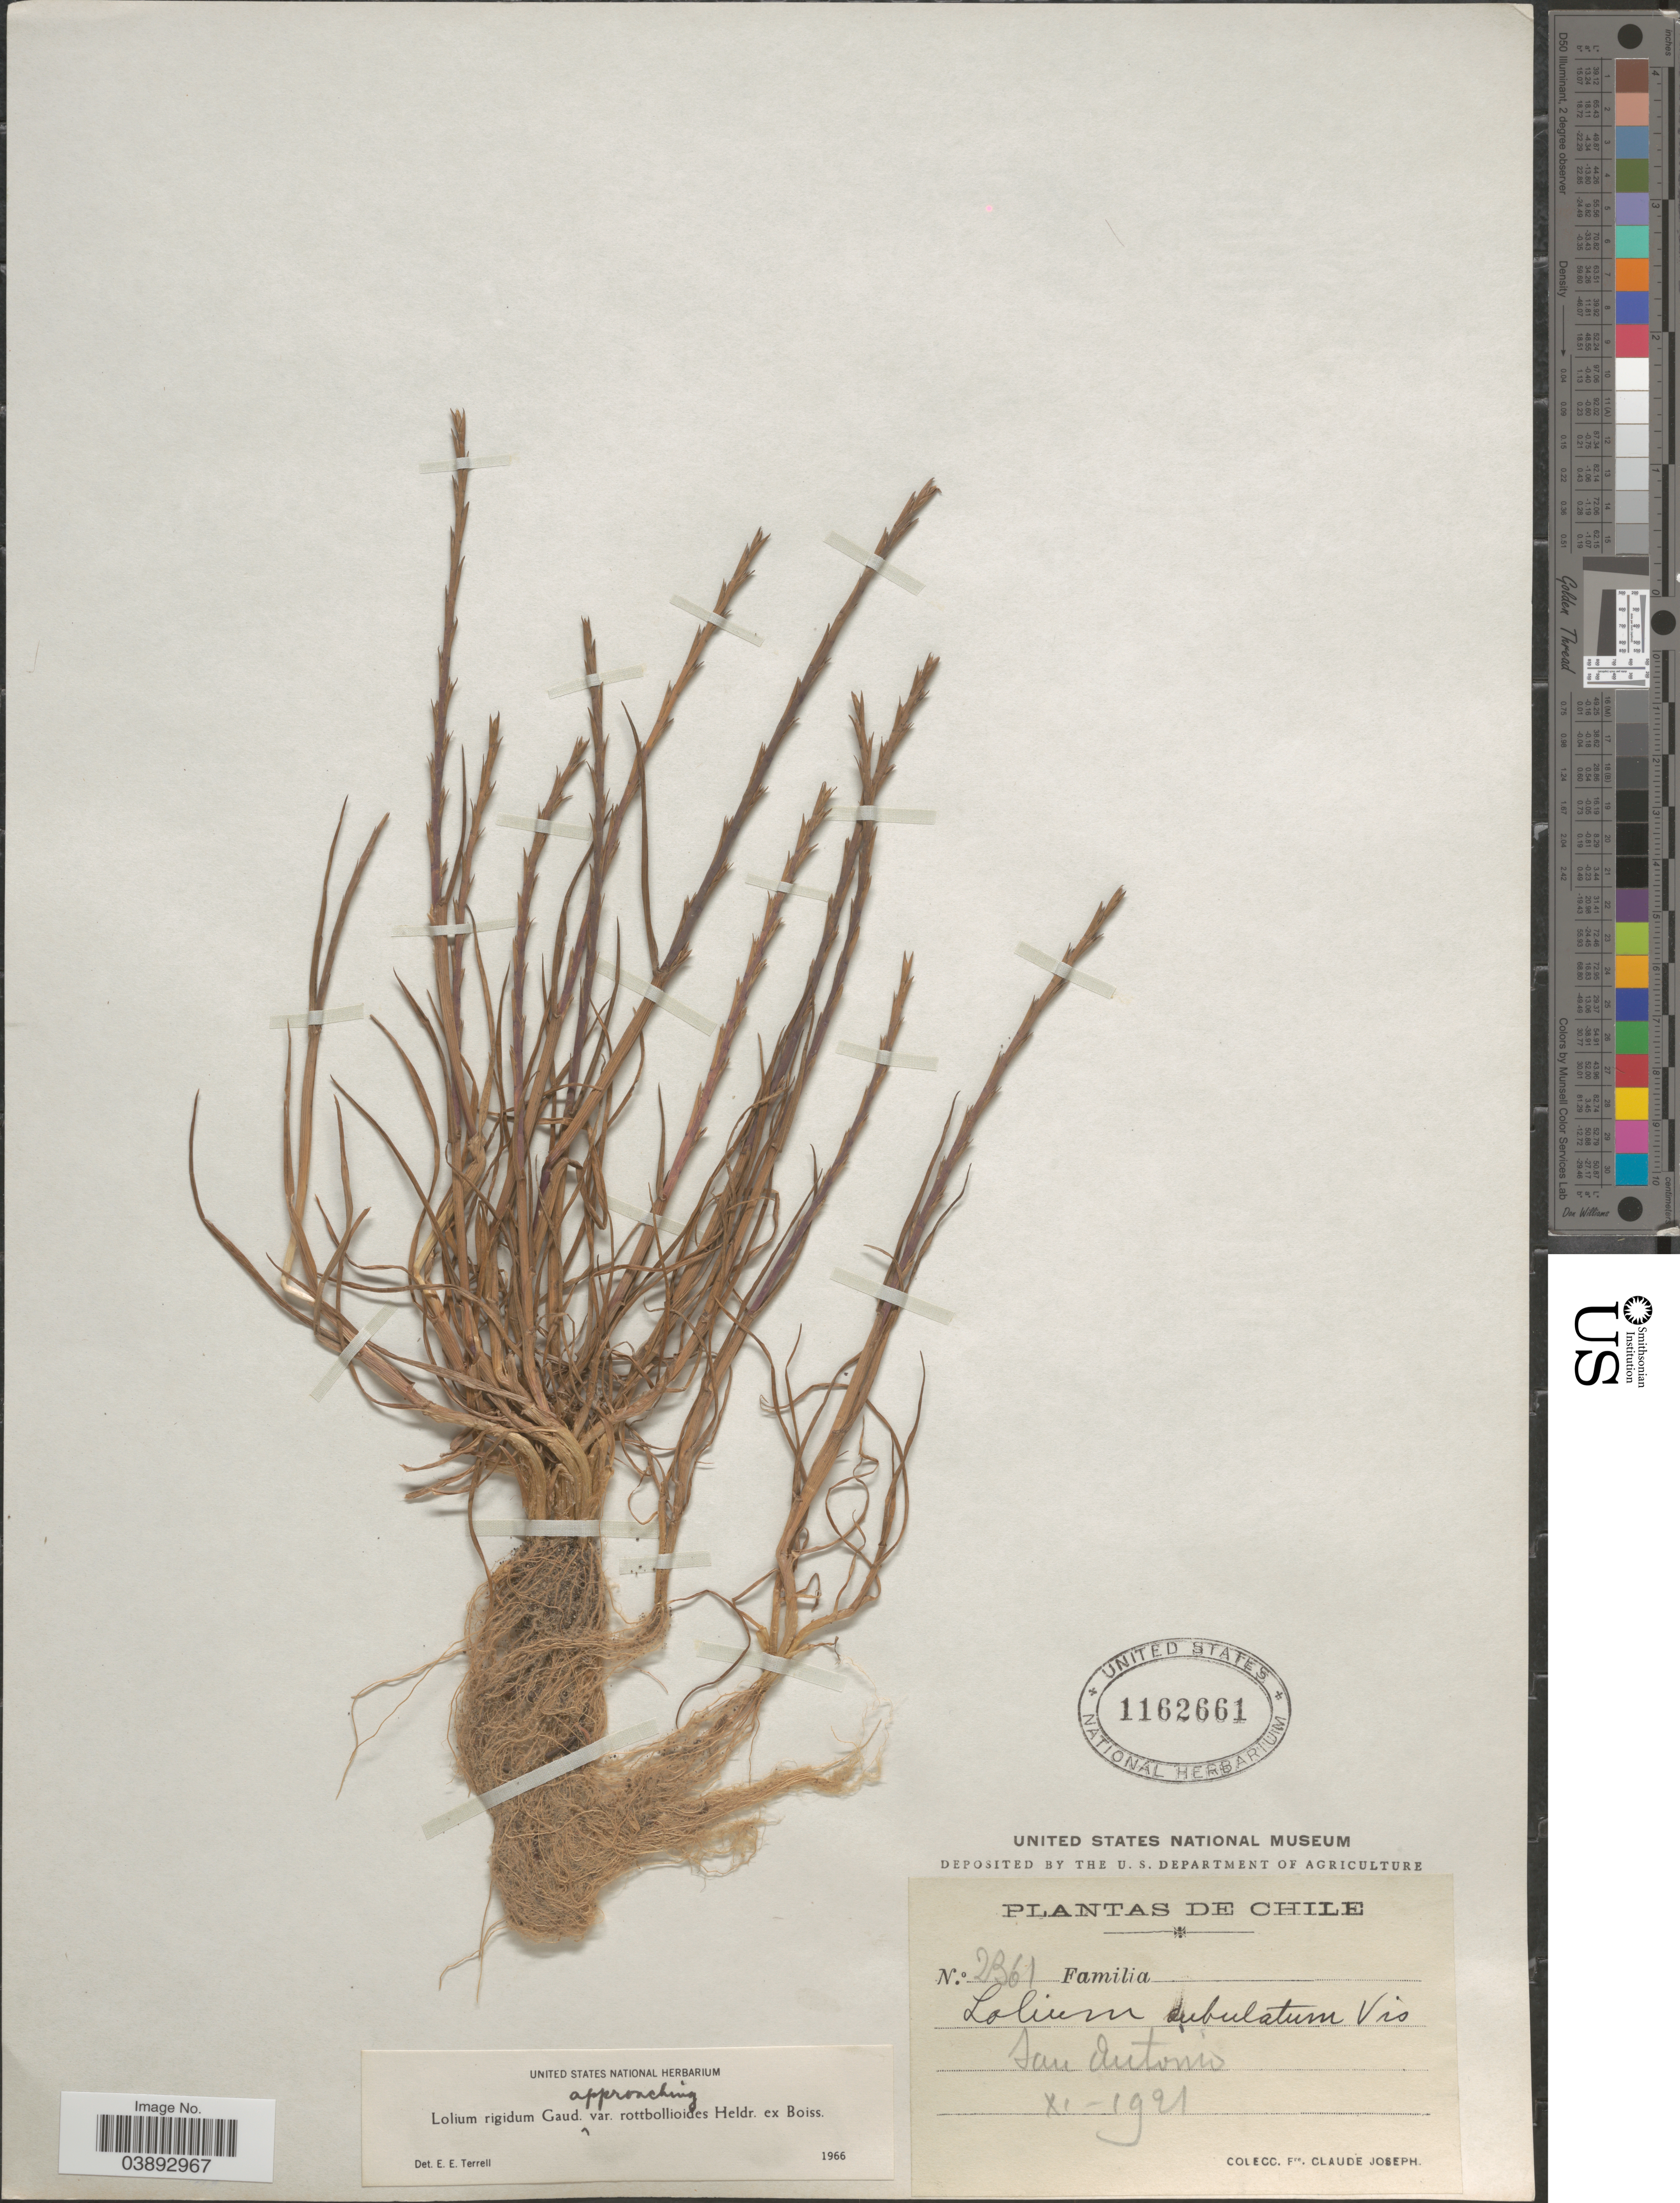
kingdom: Plantae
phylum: Tracheophyta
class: Liliopsida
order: Poales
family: Poaceae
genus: Lolium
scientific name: Lolium rigidum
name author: Gaudin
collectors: Bro. Claude-Joseph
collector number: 2361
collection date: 1921-11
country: Chile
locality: San Antonio.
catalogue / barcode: US 1162661